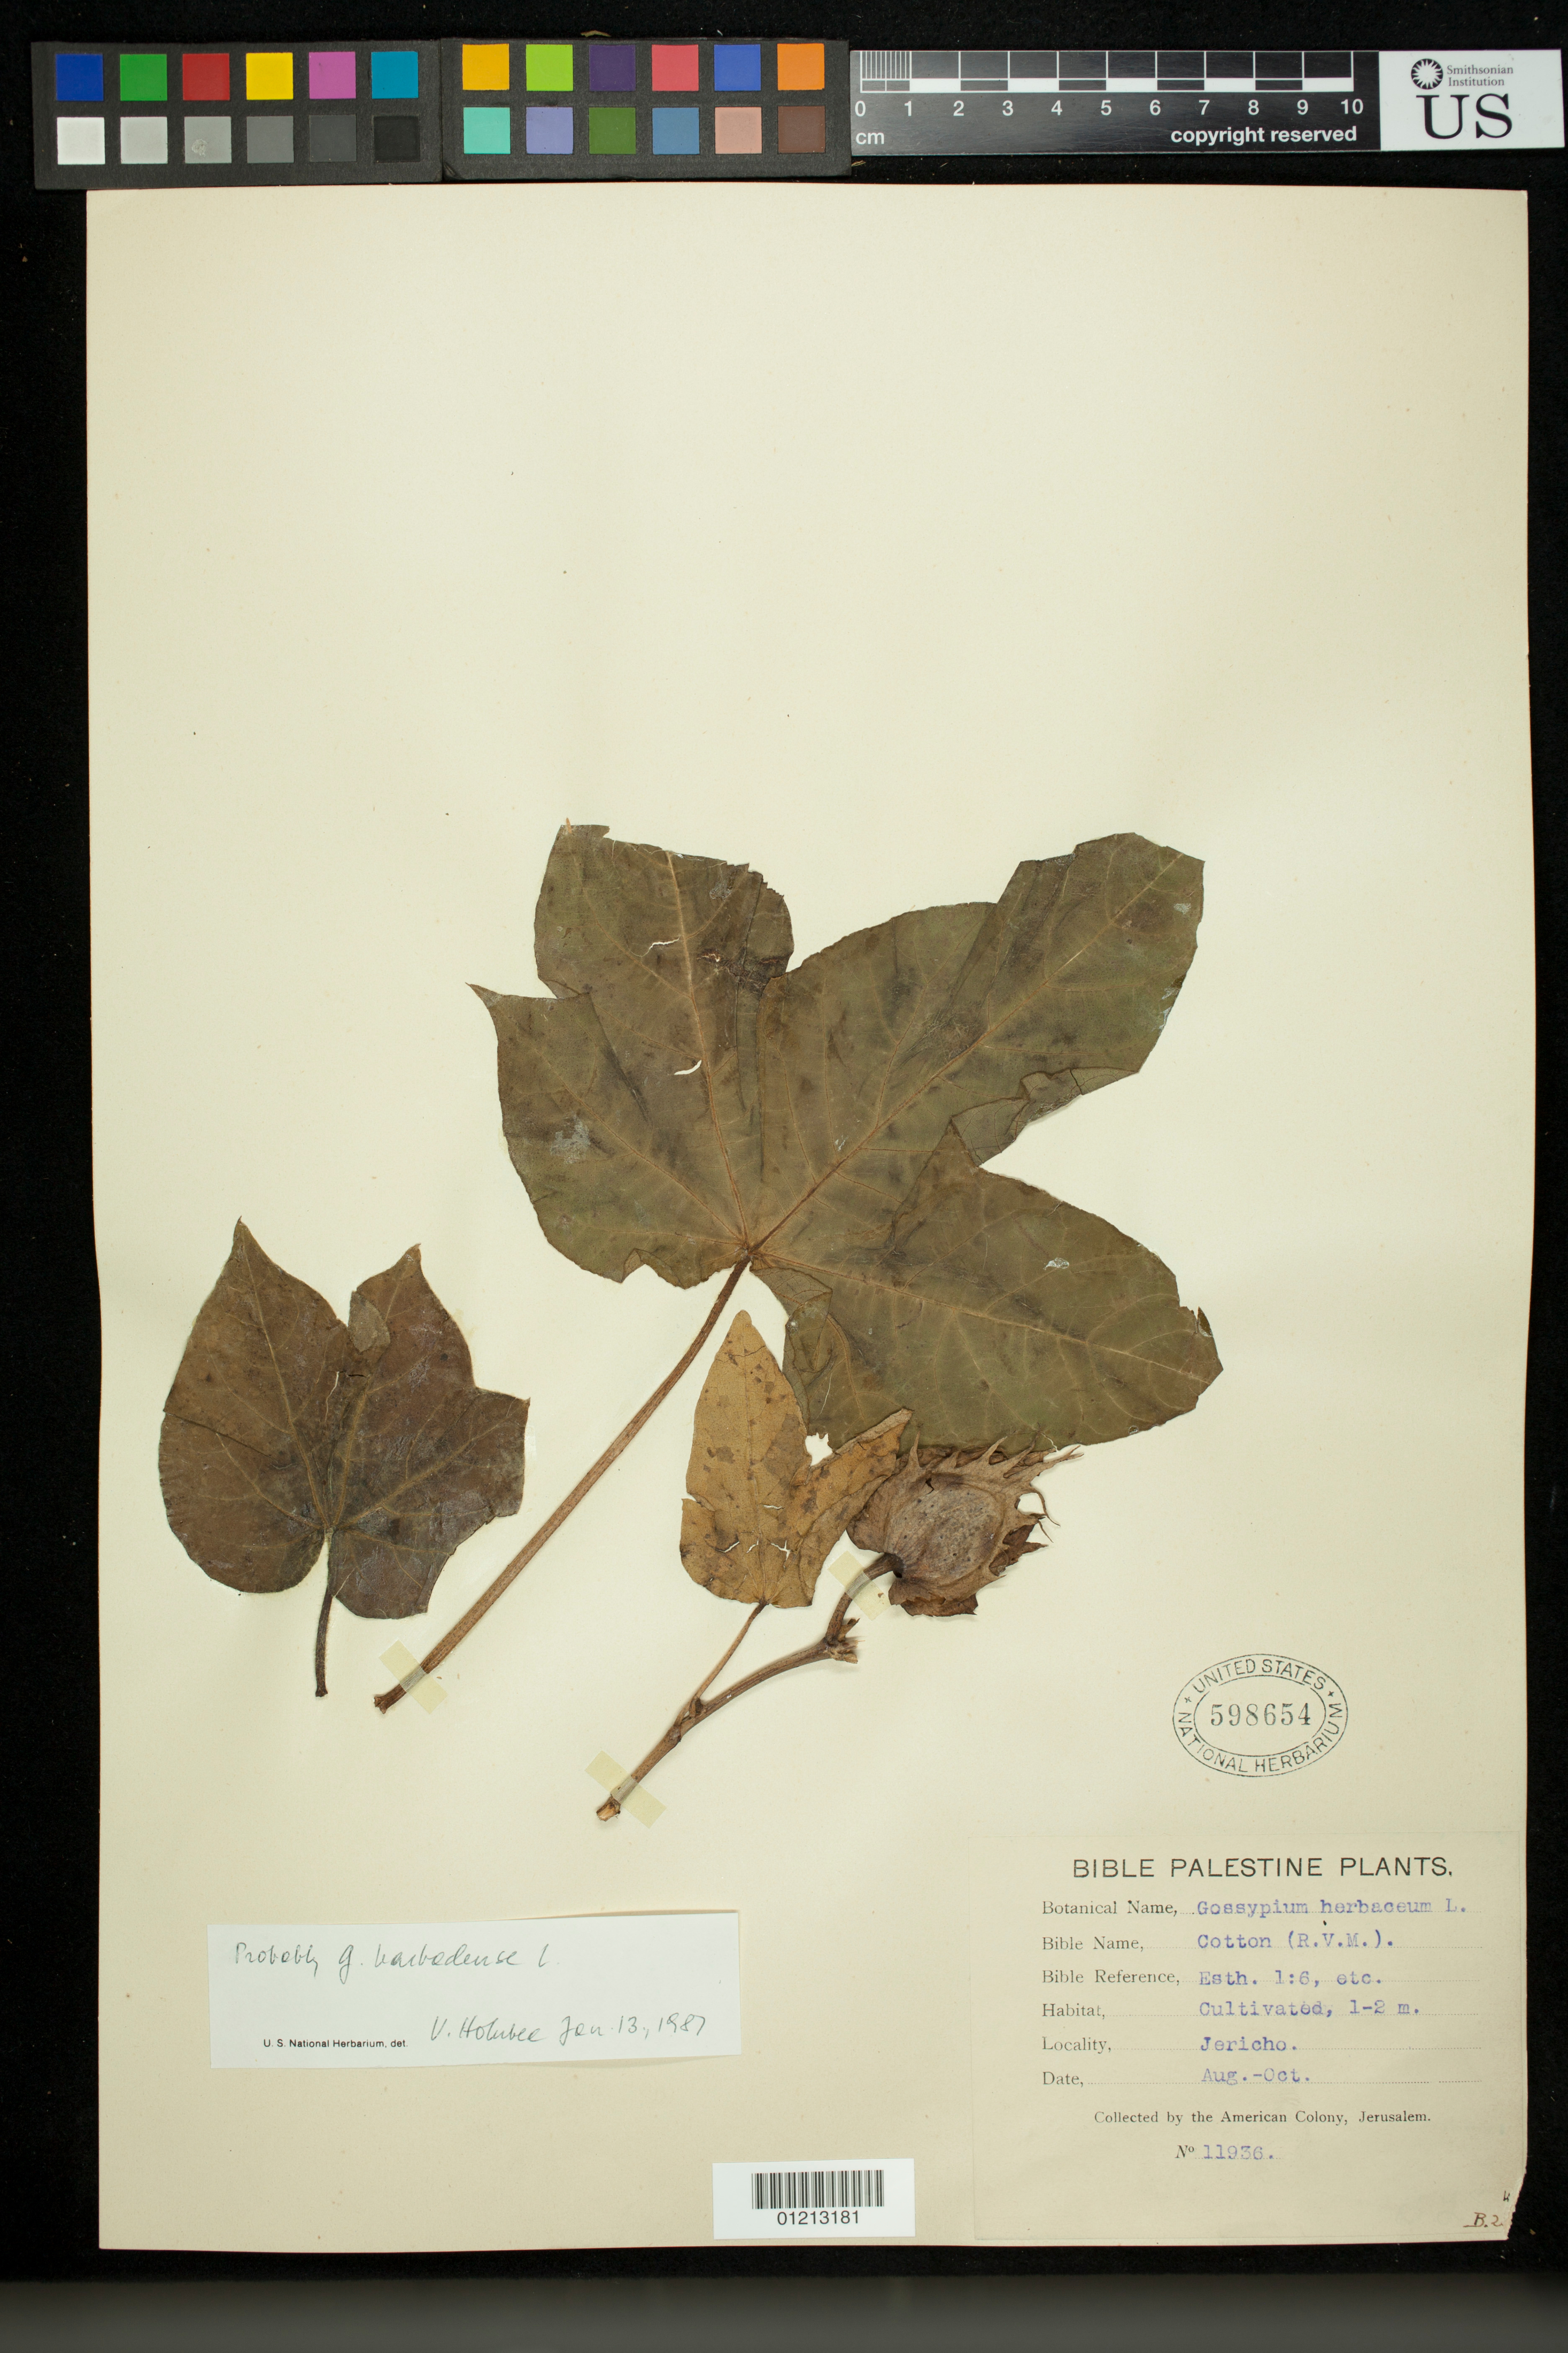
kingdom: Plantae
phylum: Tracheophyta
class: Magnoliopsida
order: Malvales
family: Malvaceae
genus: Gossypium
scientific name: Gossypium hirsutum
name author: L.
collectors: American Colony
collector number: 11936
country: Israel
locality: Jericho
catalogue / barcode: US 598654